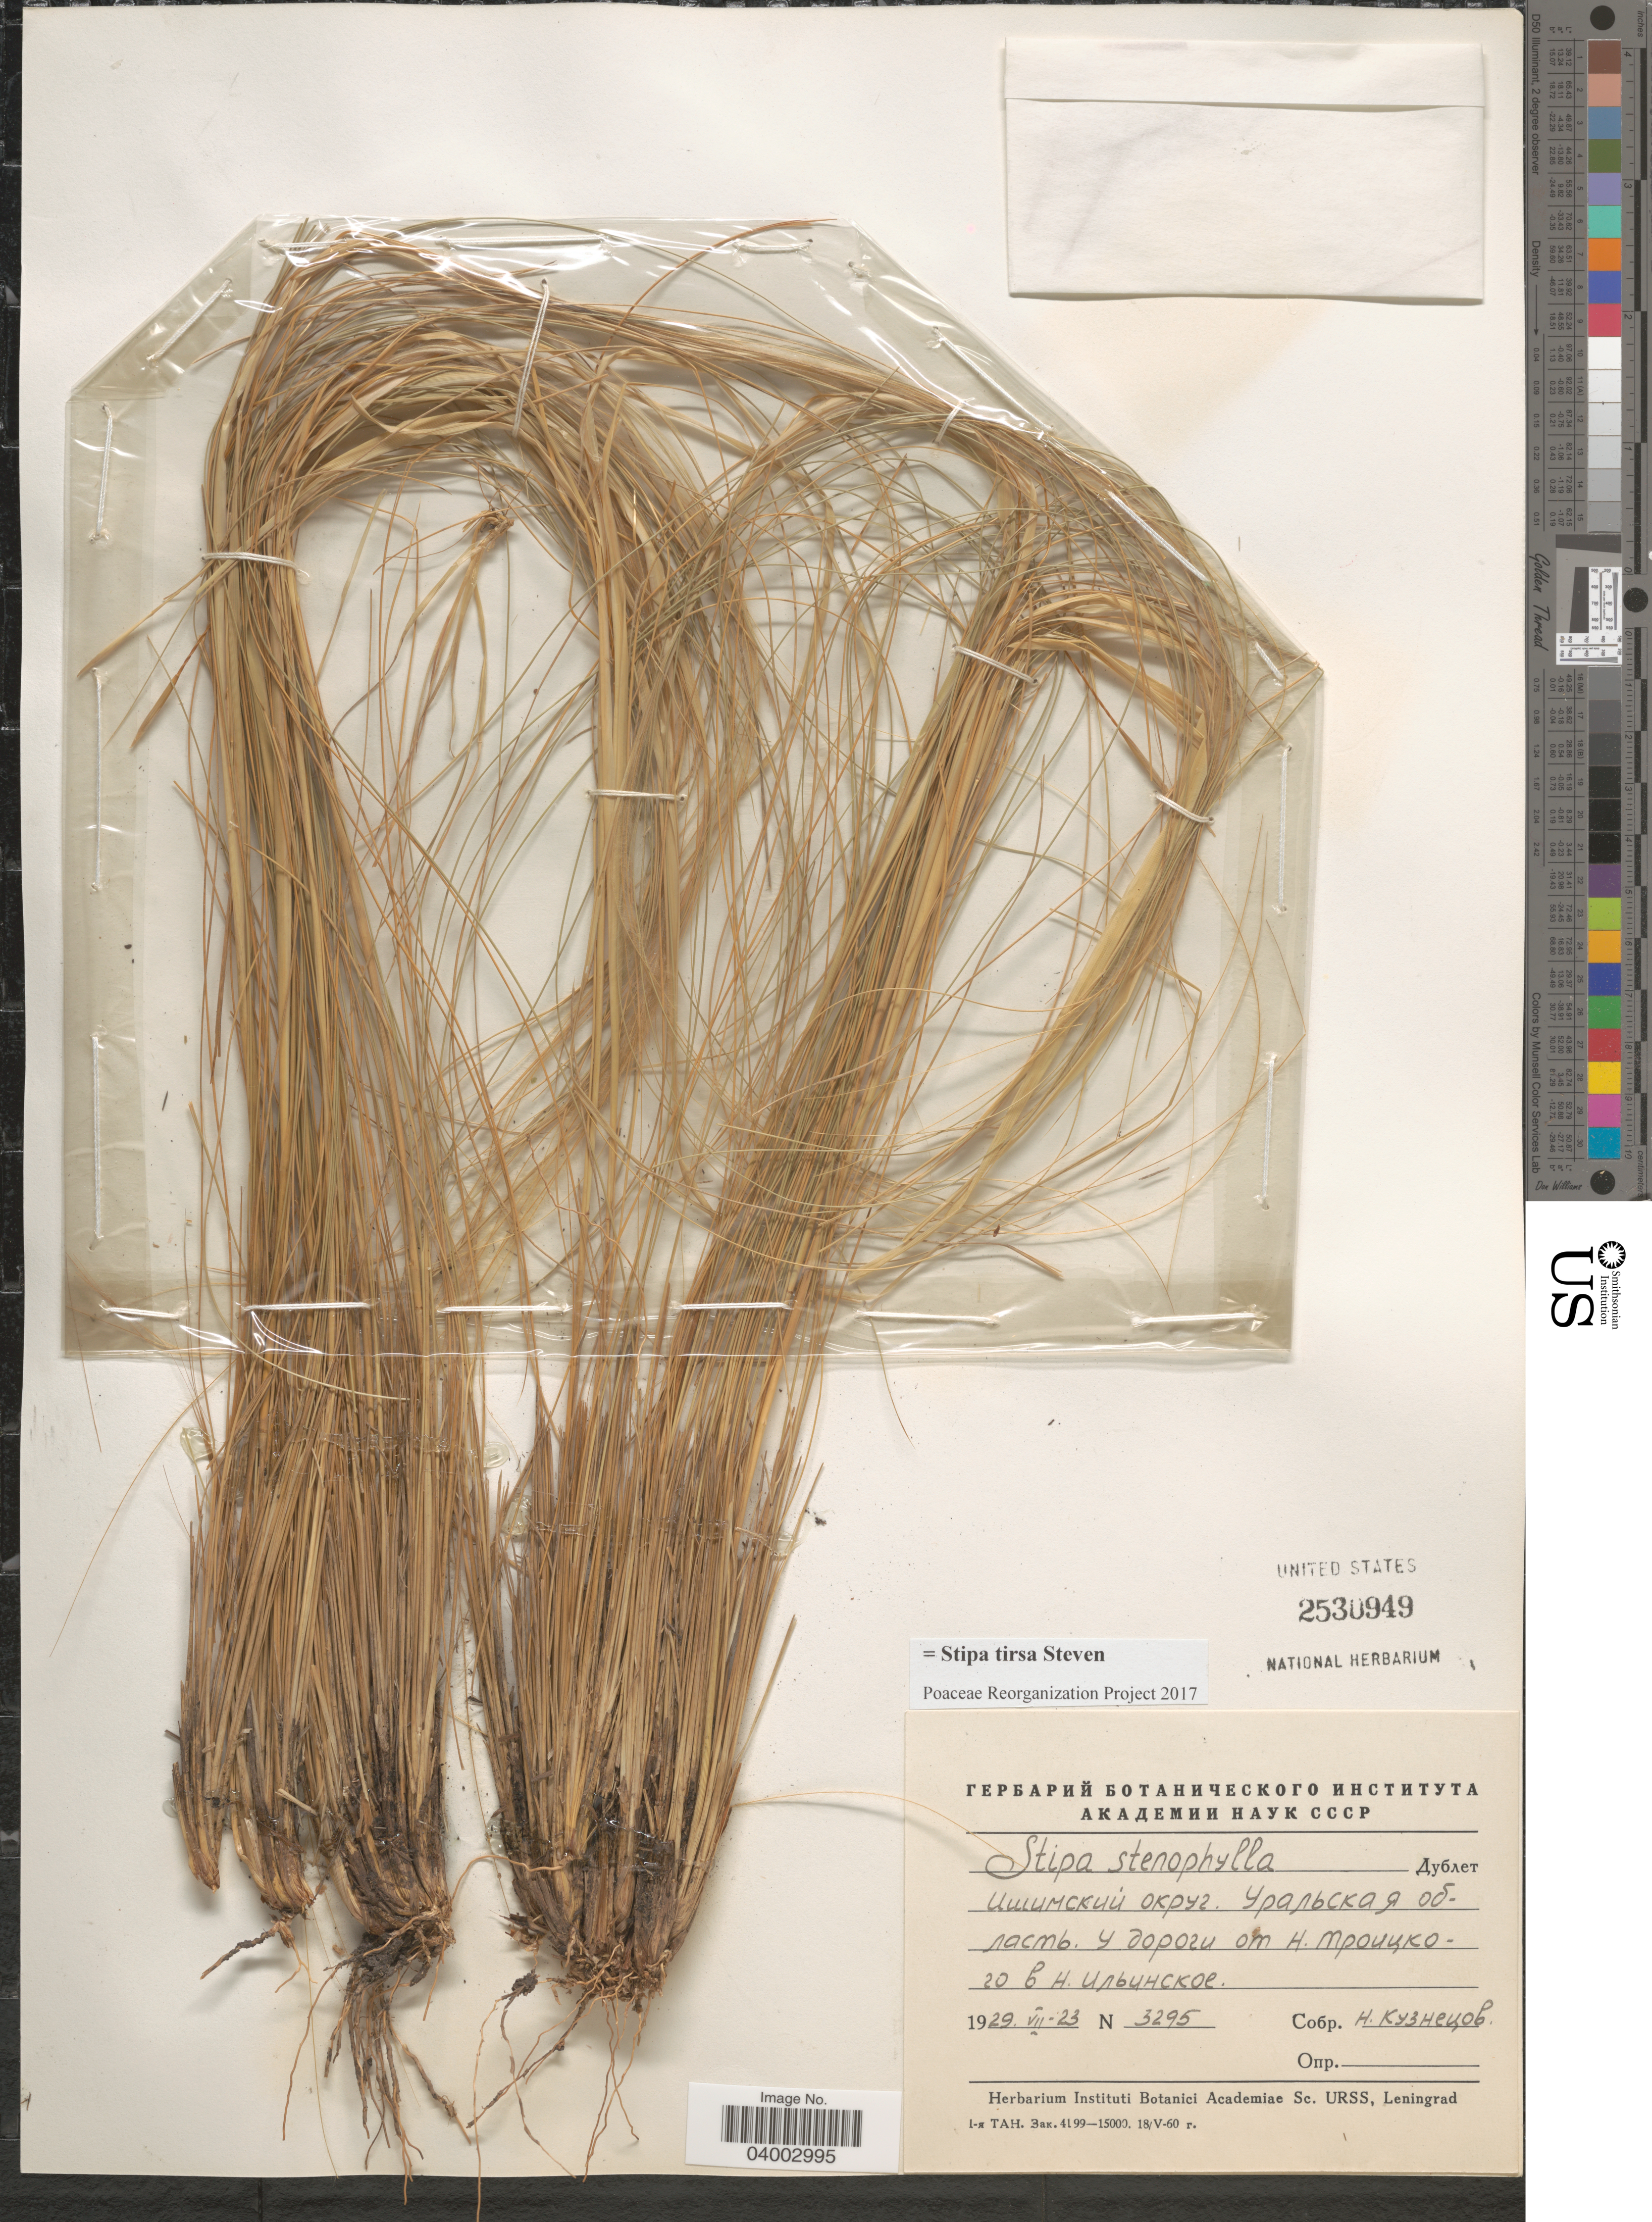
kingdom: Plantae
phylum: Tracheophyta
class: Liliopsida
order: Poales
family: Poaceae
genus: Stipa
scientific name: Stipa tirsa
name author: Steven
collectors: N. Kuznetsov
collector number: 3295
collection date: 1929-07-23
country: Russian Federation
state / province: Chelyabinsk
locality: On the road from Novotroitskoye to Ilinskoe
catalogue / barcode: US 2530949